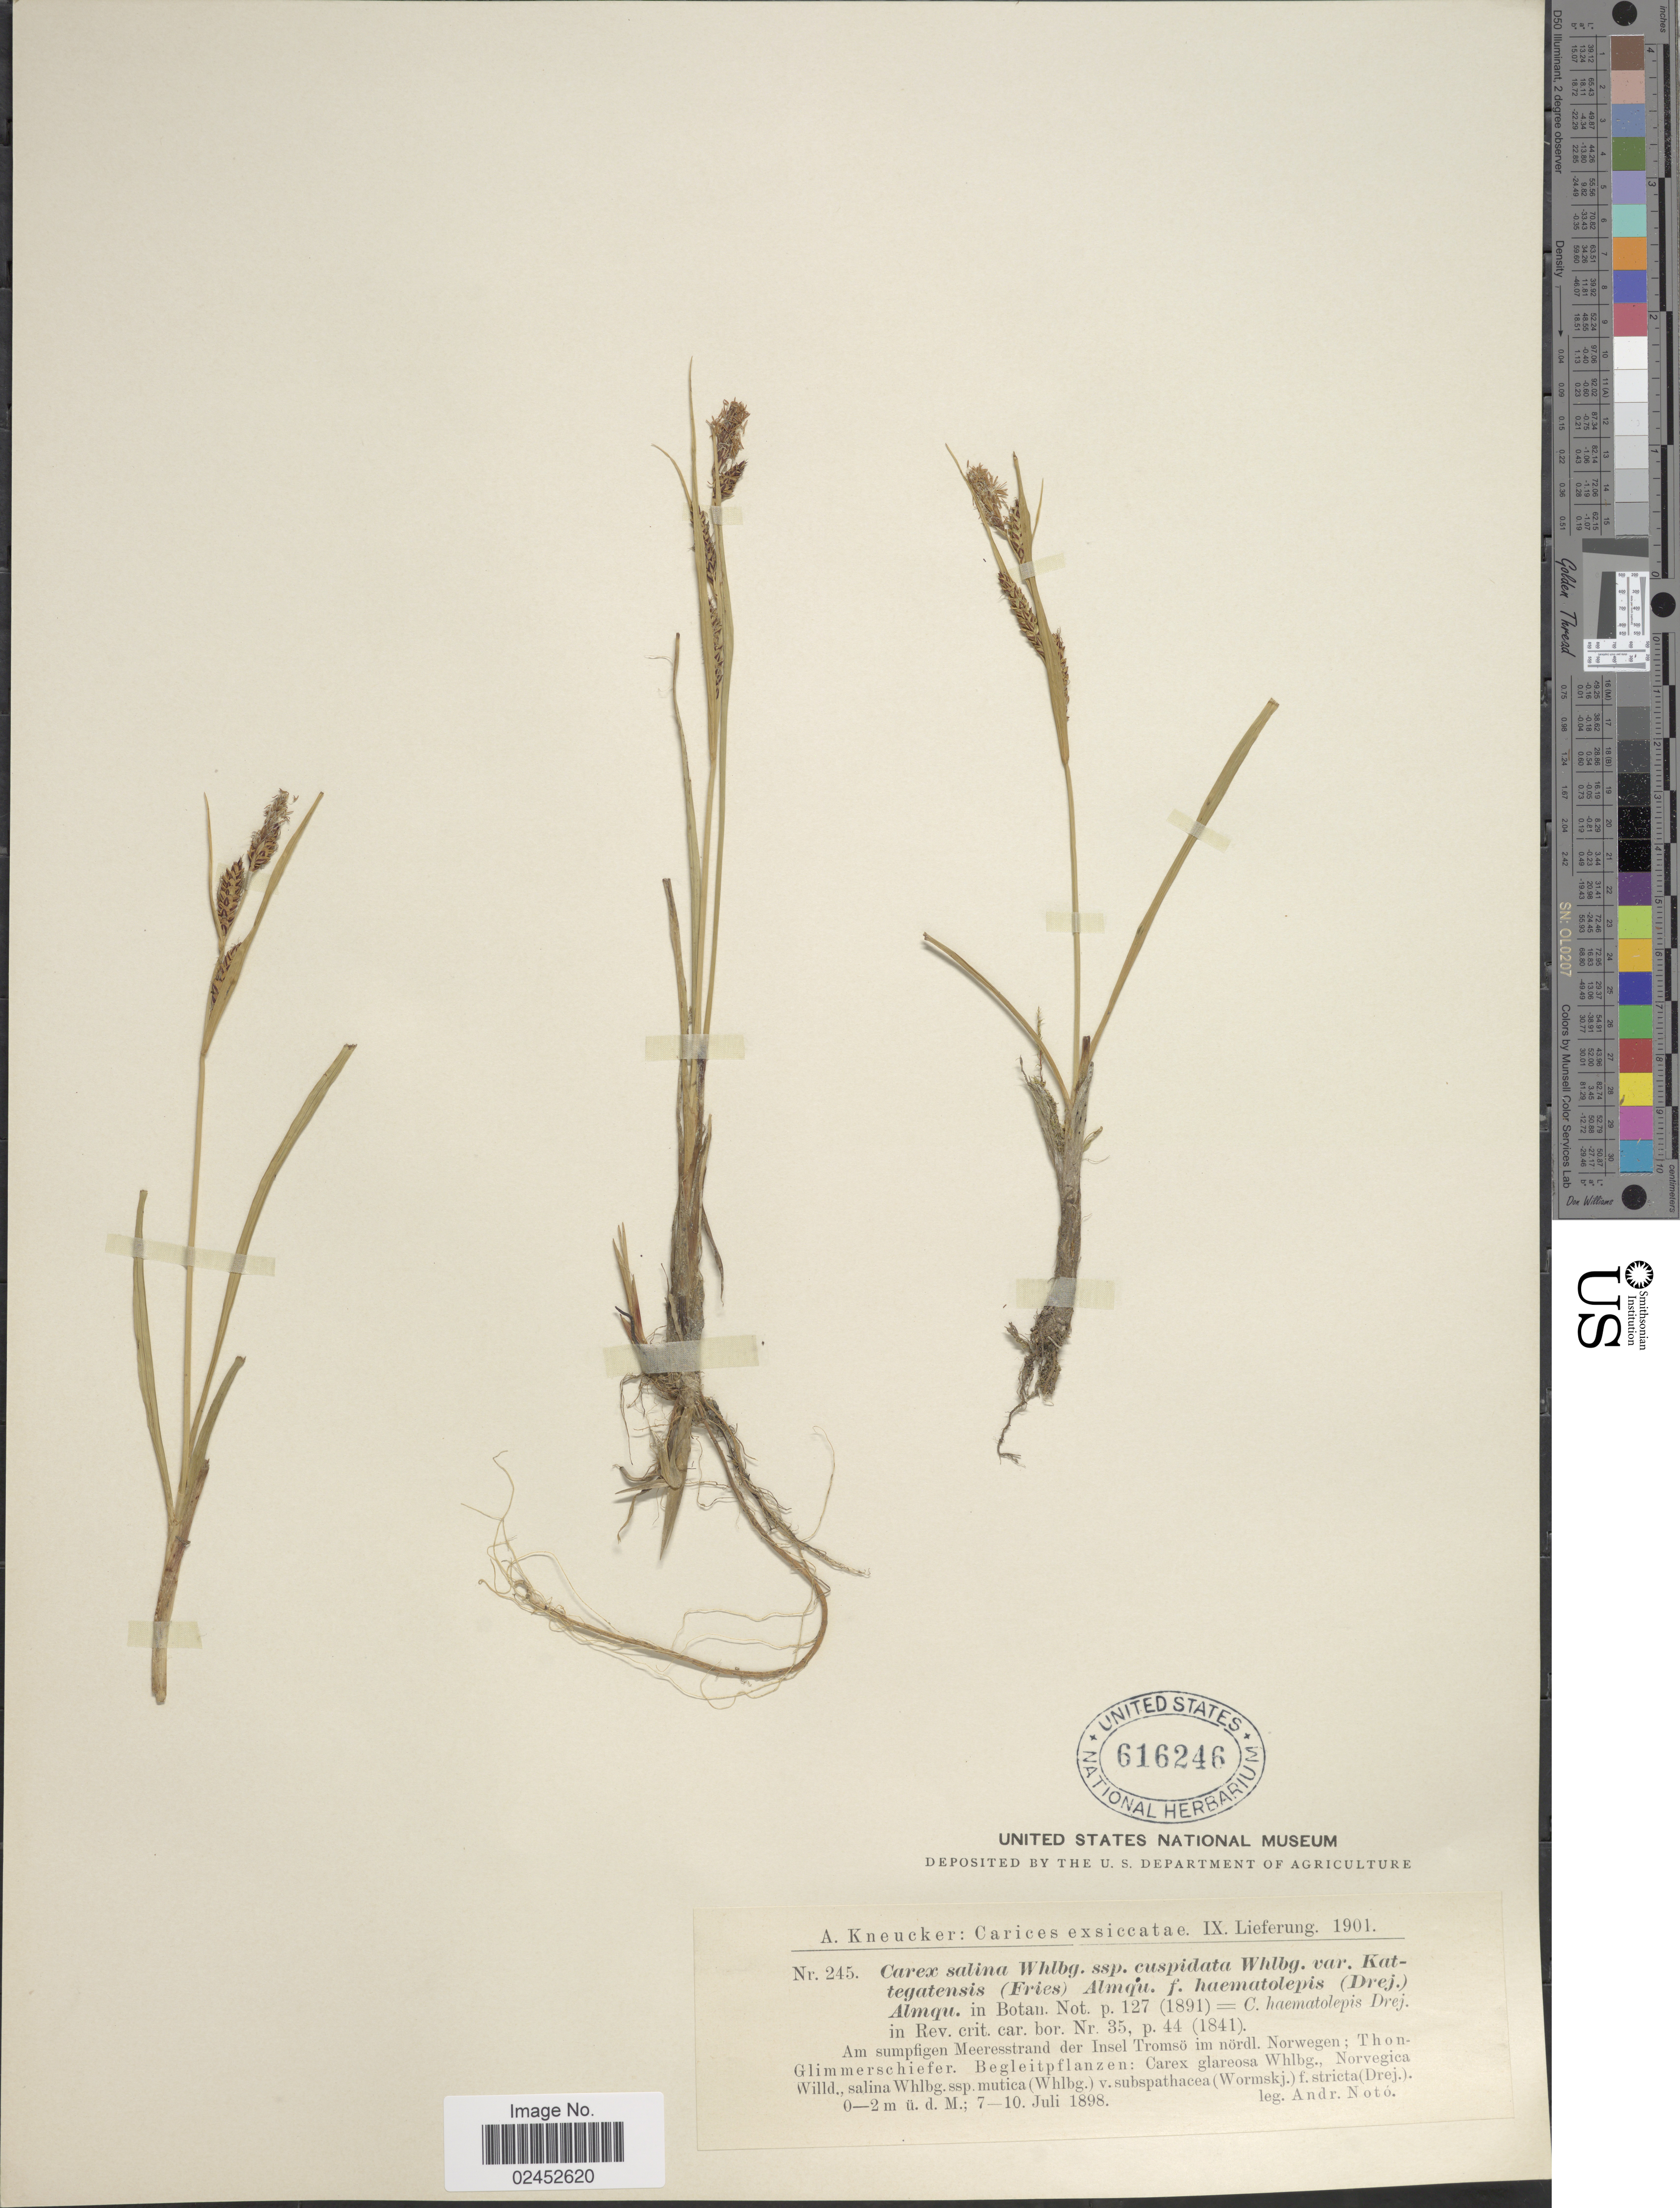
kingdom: Plantae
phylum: Tracheophyta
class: Liliopsida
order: Poales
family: Cyperaceae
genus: Carex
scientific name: Carex salina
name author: Wahlenb.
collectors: A. Noto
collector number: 245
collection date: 1898-07-07/1898-07-10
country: Norway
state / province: Troms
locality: Carices, Am sumpfigen Meeresstrande der Insel Tromso im nordl. Norwegen; Thon-Glimmerschiefer.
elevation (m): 0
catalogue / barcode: US 616246